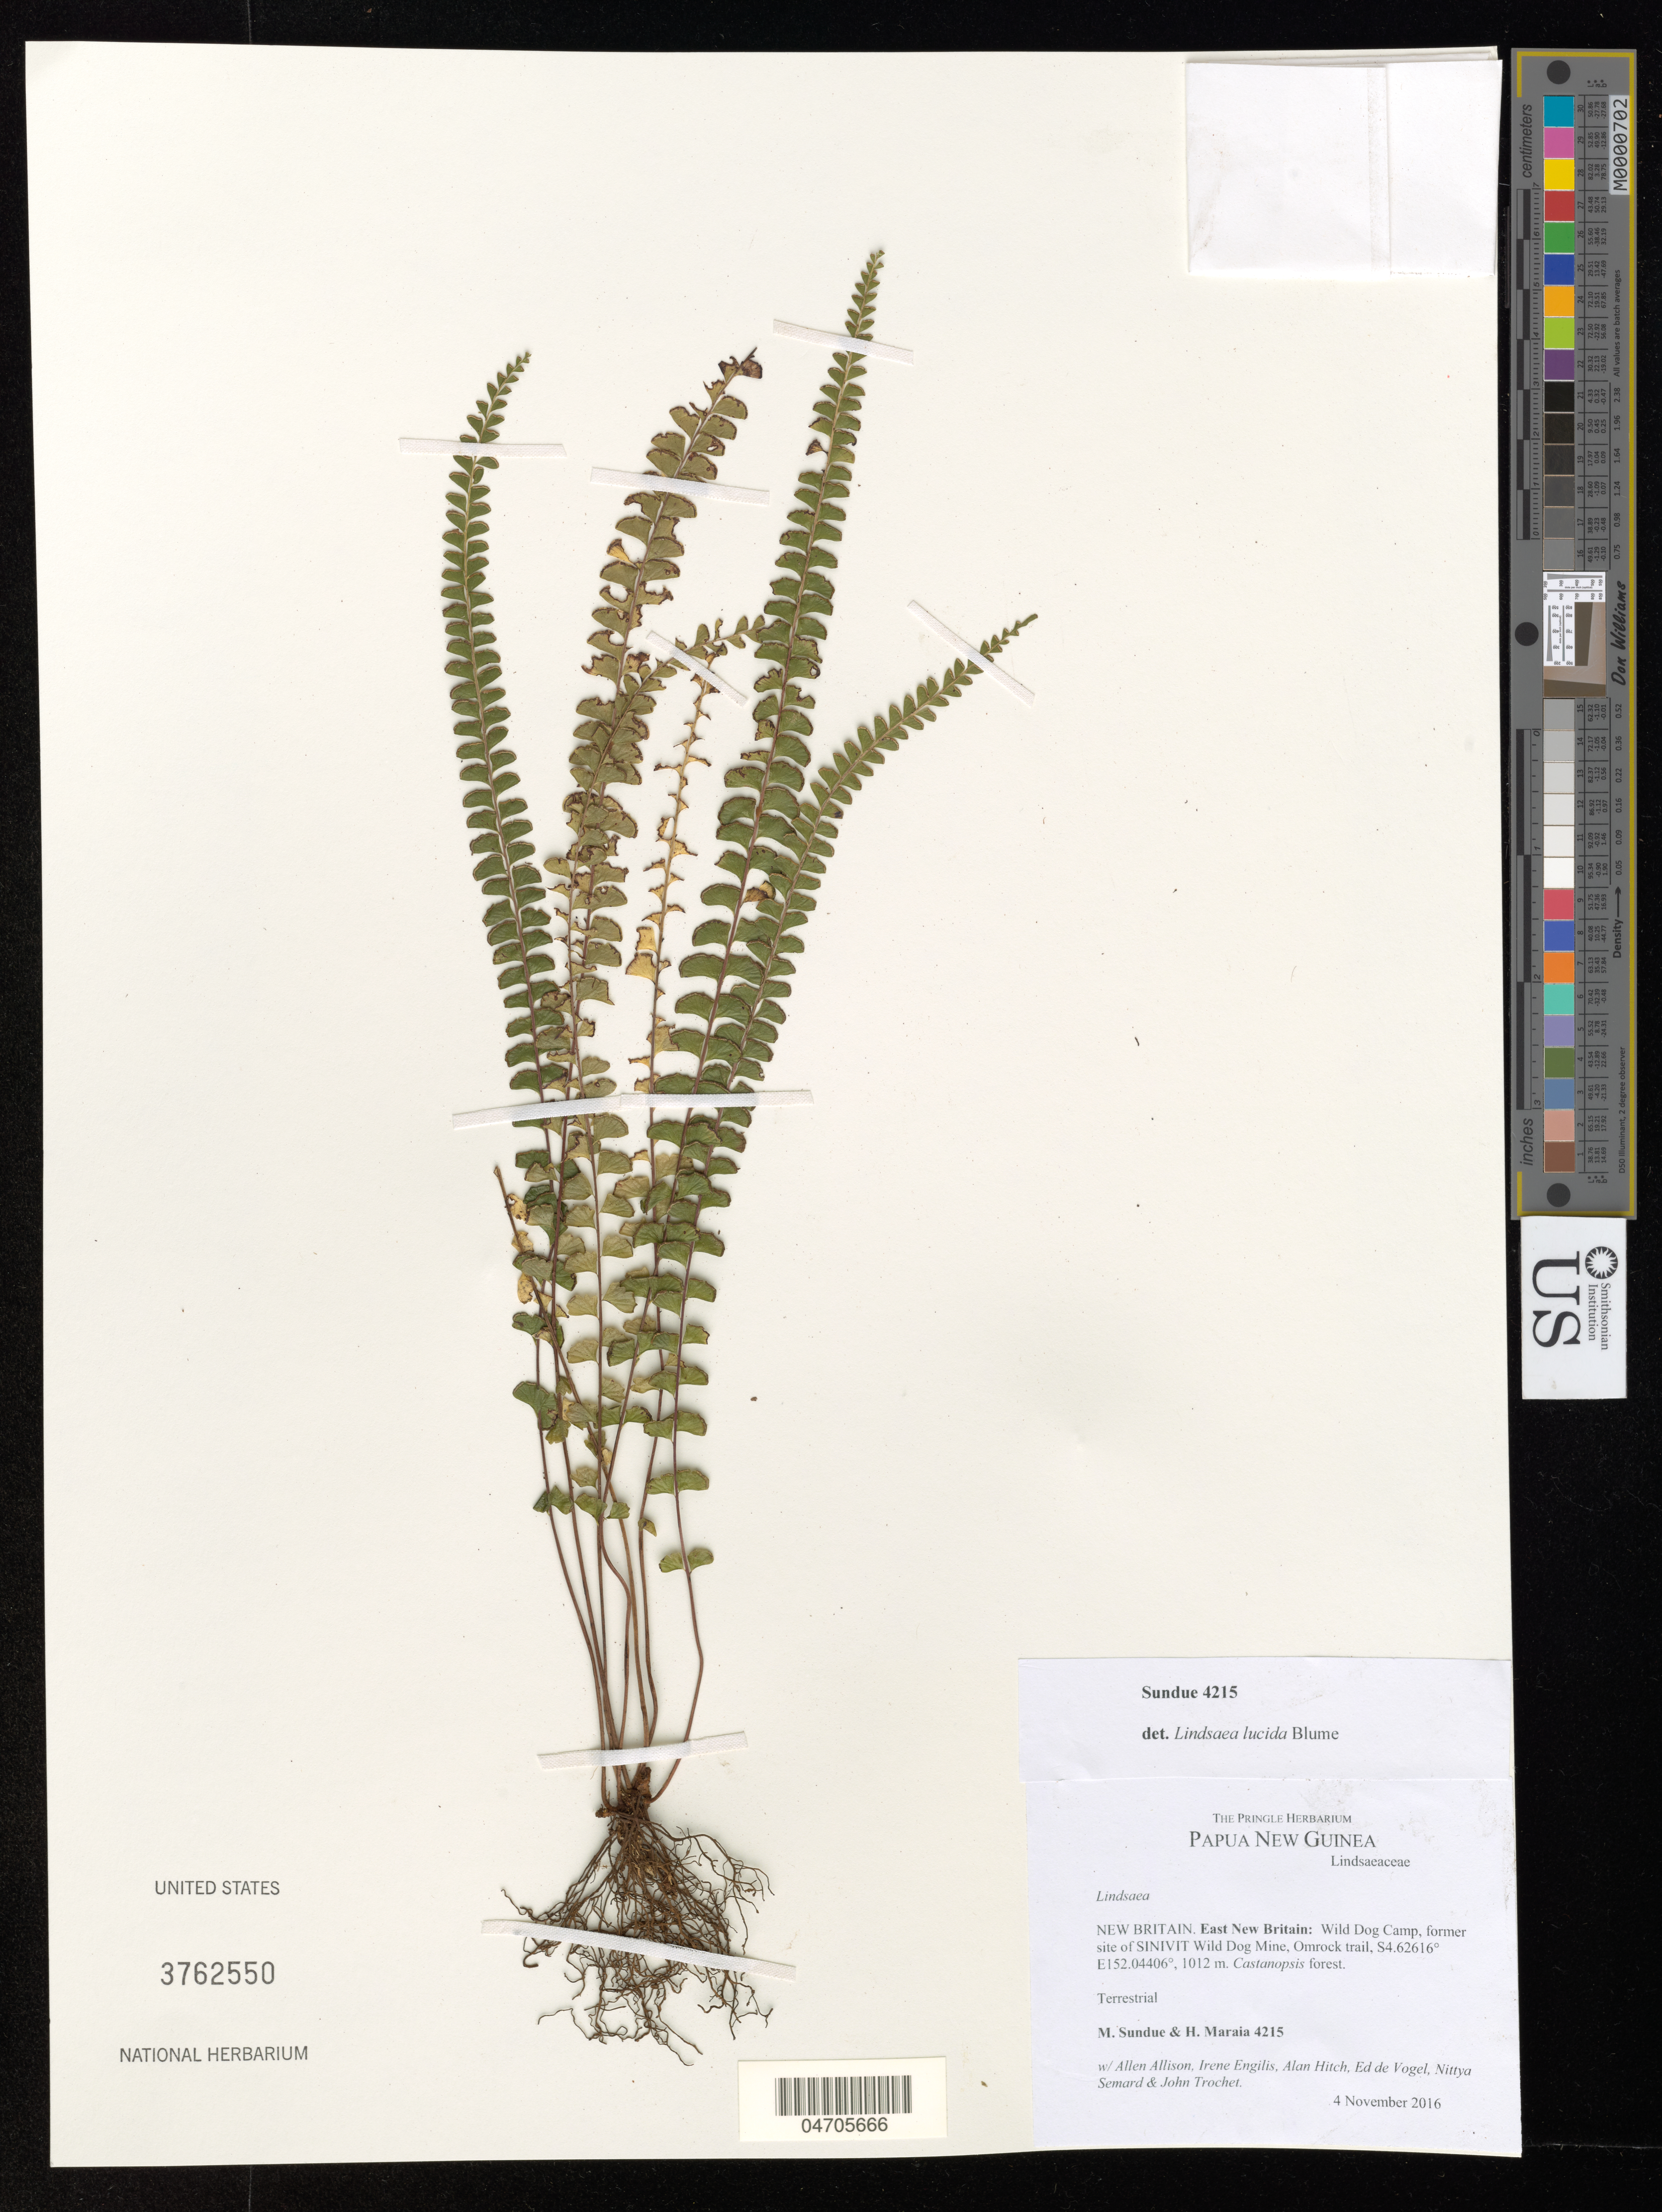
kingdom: Plantae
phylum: Tracheophyta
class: Polypodiopsida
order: Polypodiales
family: Lindsaeaceae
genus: Lindsaea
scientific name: Lindsaea lucida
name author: Blume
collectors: M. Sundue, H. Maraia, A. Allison & A. Garcia Jimenez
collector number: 4215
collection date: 2016-11-04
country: Papua New Guinea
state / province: East New Britain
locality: New Britain. Wild Dog Camp, former site of SINIVIT Wild Dog Mine, Omrock trail.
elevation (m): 1012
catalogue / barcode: US 3762550